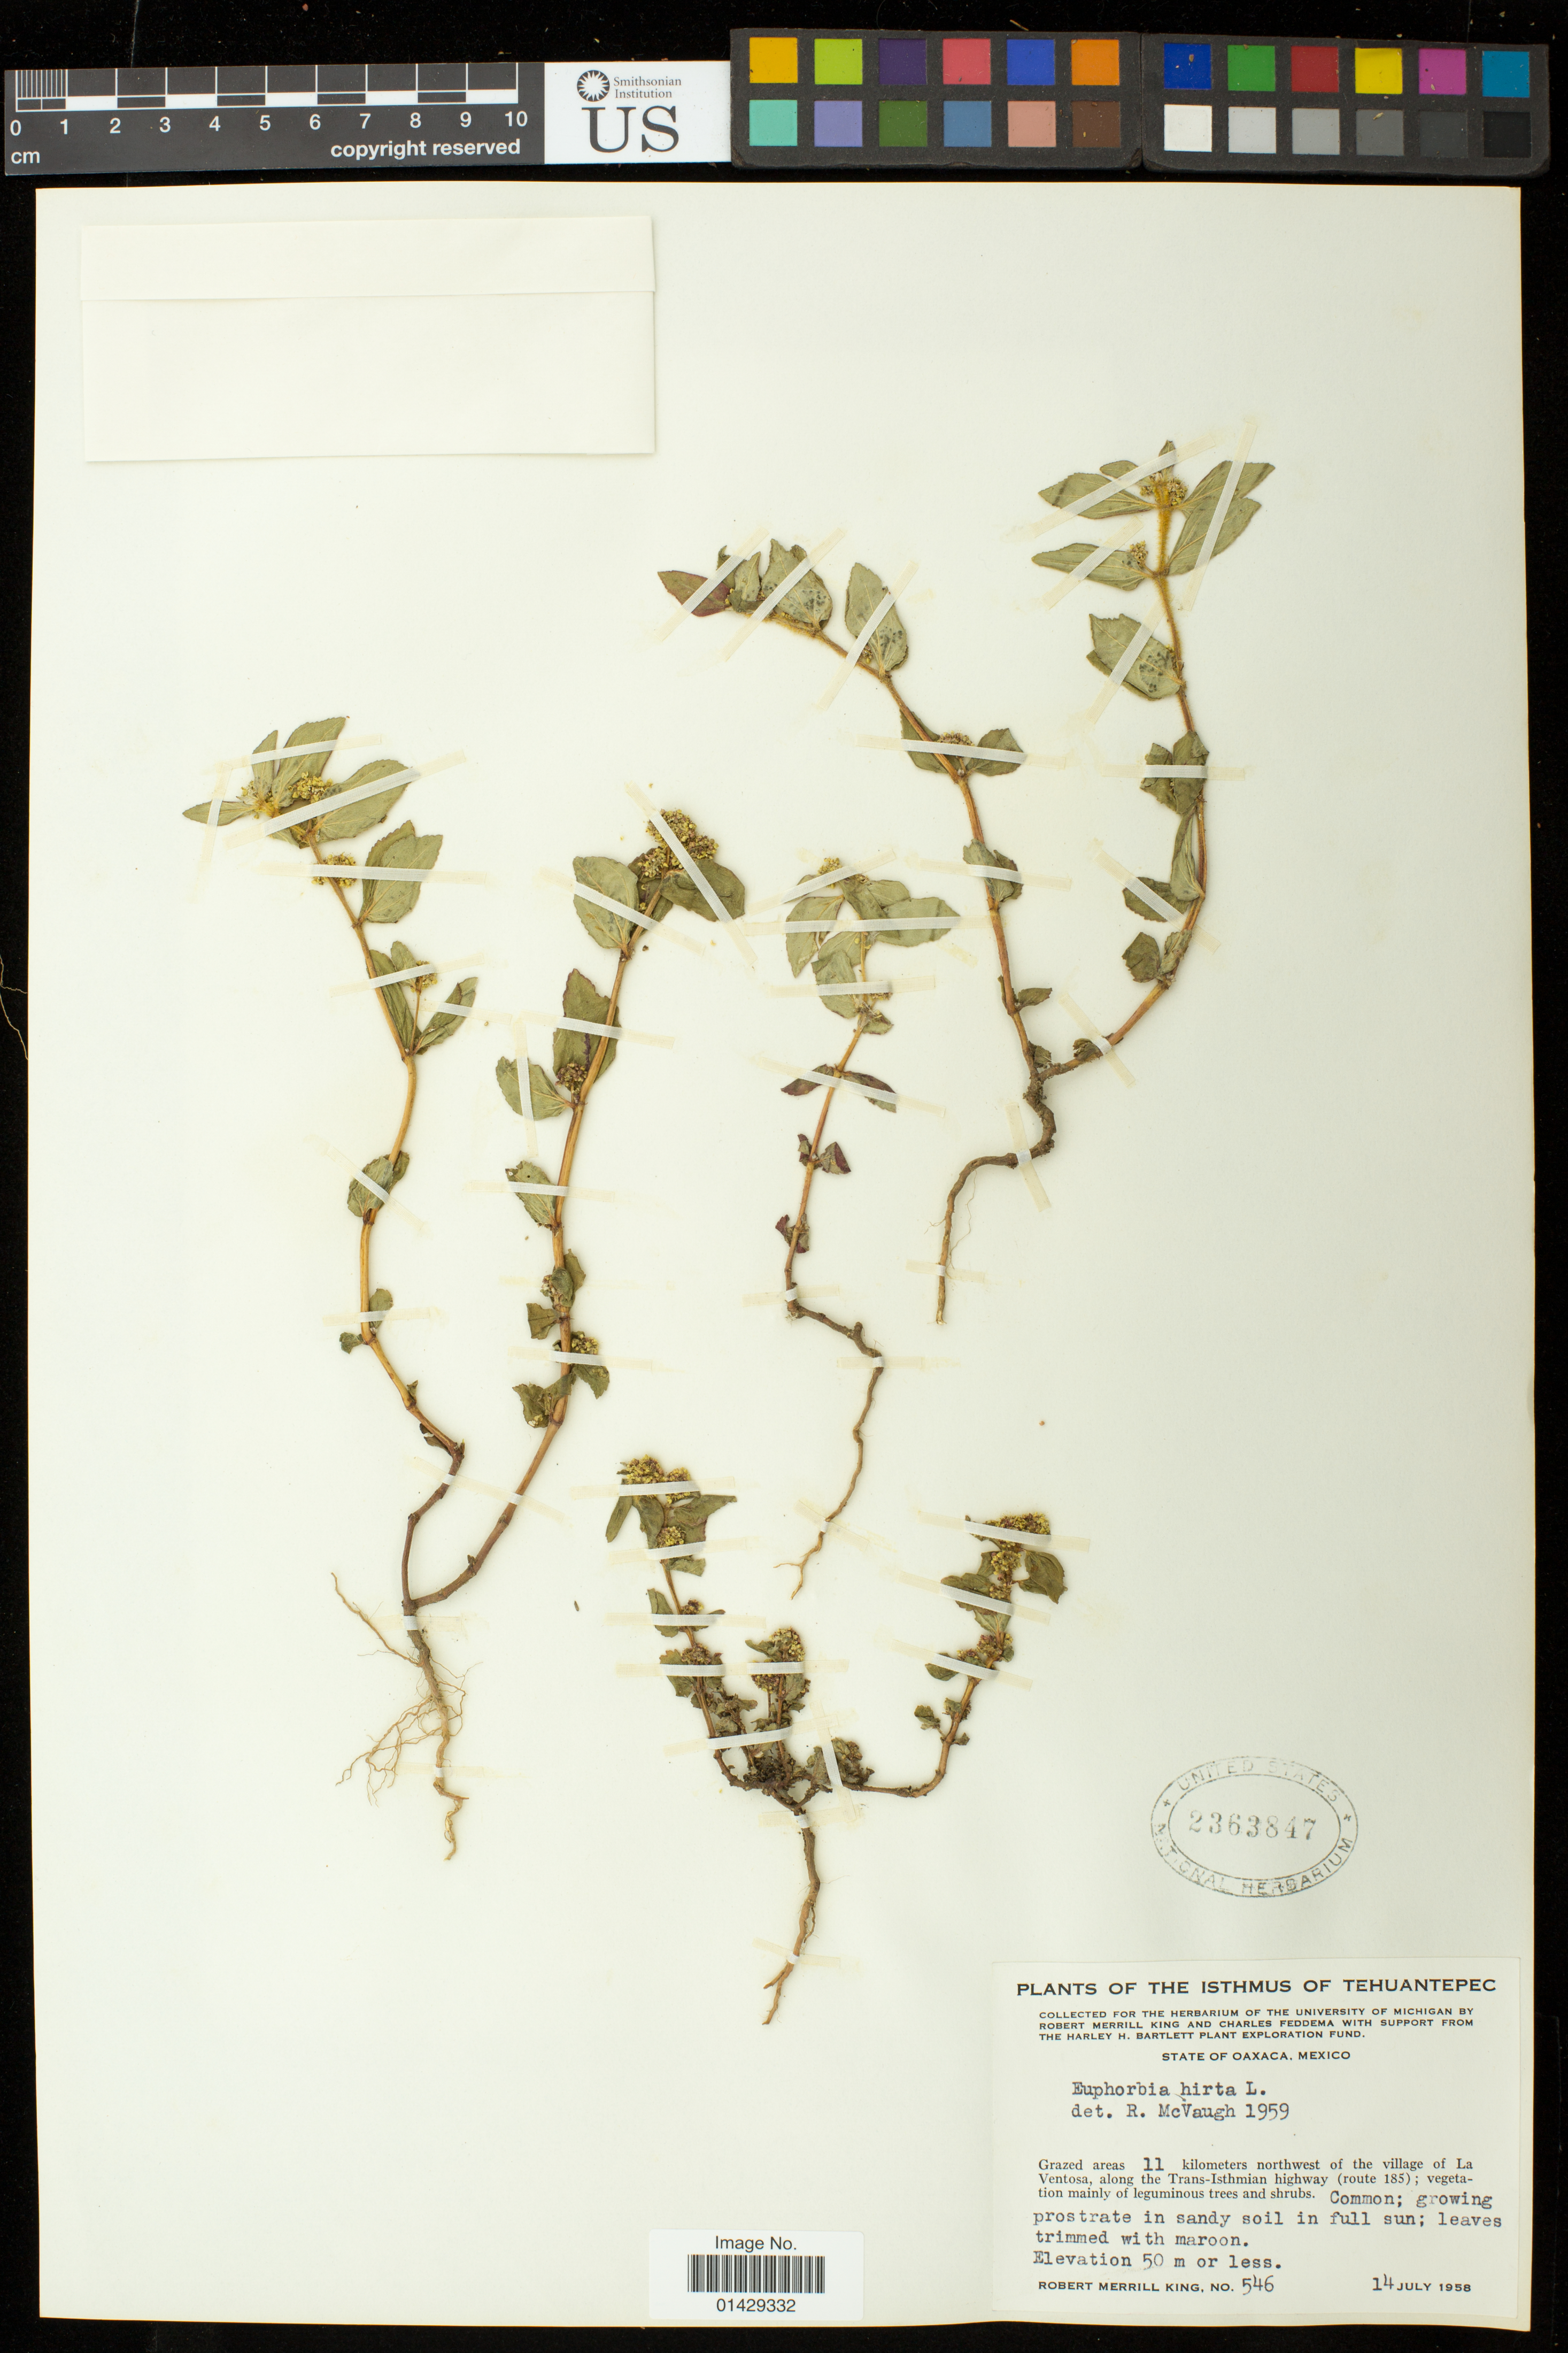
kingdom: Plantae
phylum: Tracheophyta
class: Magnoliopsida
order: Malpighiales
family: Euphorbiaceae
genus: Euphorbia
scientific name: Euphorbia hirta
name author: L.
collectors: R. M. King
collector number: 546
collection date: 1958-07-14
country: Mexico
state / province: Oaxaca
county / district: Tehuantepec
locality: Isthmus of Tehuantepec. Grazed areas 11 kilometers northwest of the village of La Ventosa, along the Trans-Isthmian highway (route 185).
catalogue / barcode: US 2363847